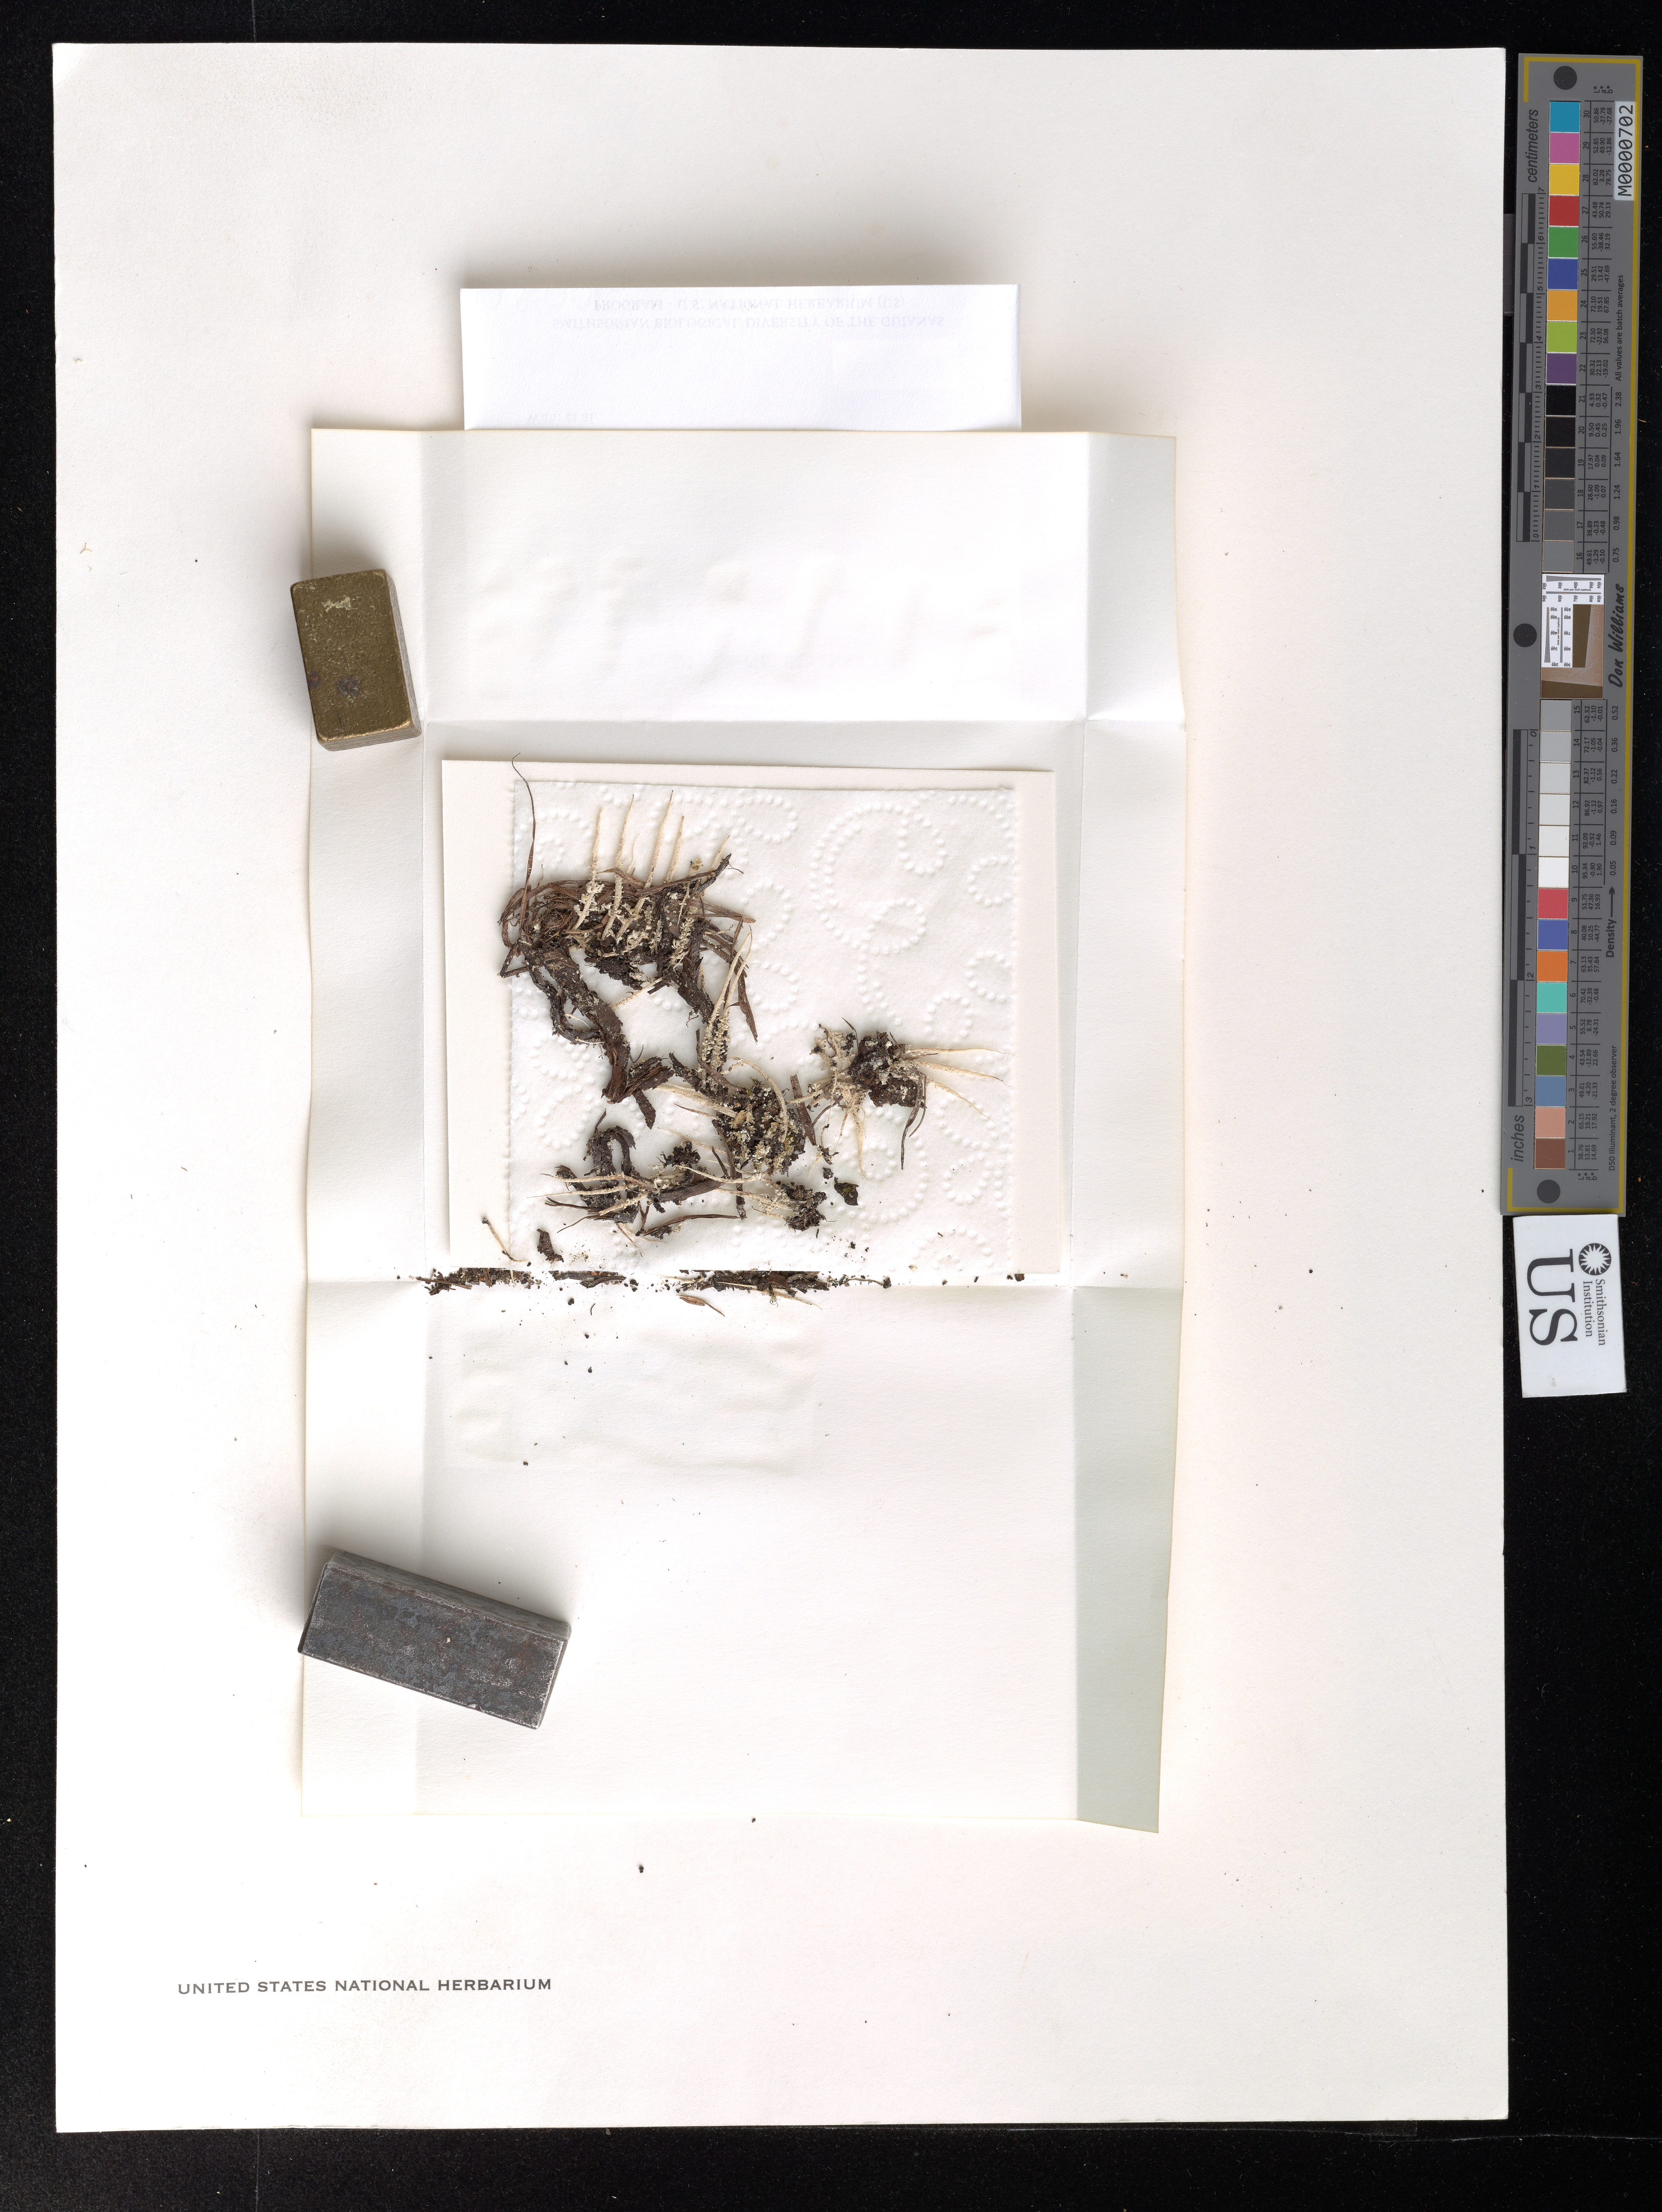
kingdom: Fungi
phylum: Ascomycota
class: Lecanoromycetes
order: Lecanorales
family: Cladoniaceae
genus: Cladonia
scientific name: Cladonia subradiata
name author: (Vain.) Sandst.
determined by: Ahti, Teuvo T.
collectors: T. T. Ahti et al.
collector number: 52983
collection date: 1996-02-14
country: Guyana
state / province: Potaro-Siparuni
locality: Kaieteur Falls National Park; at site of old guesthouse.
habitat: Rocky savanna patches in premontane mesophilous forest.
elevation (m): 400